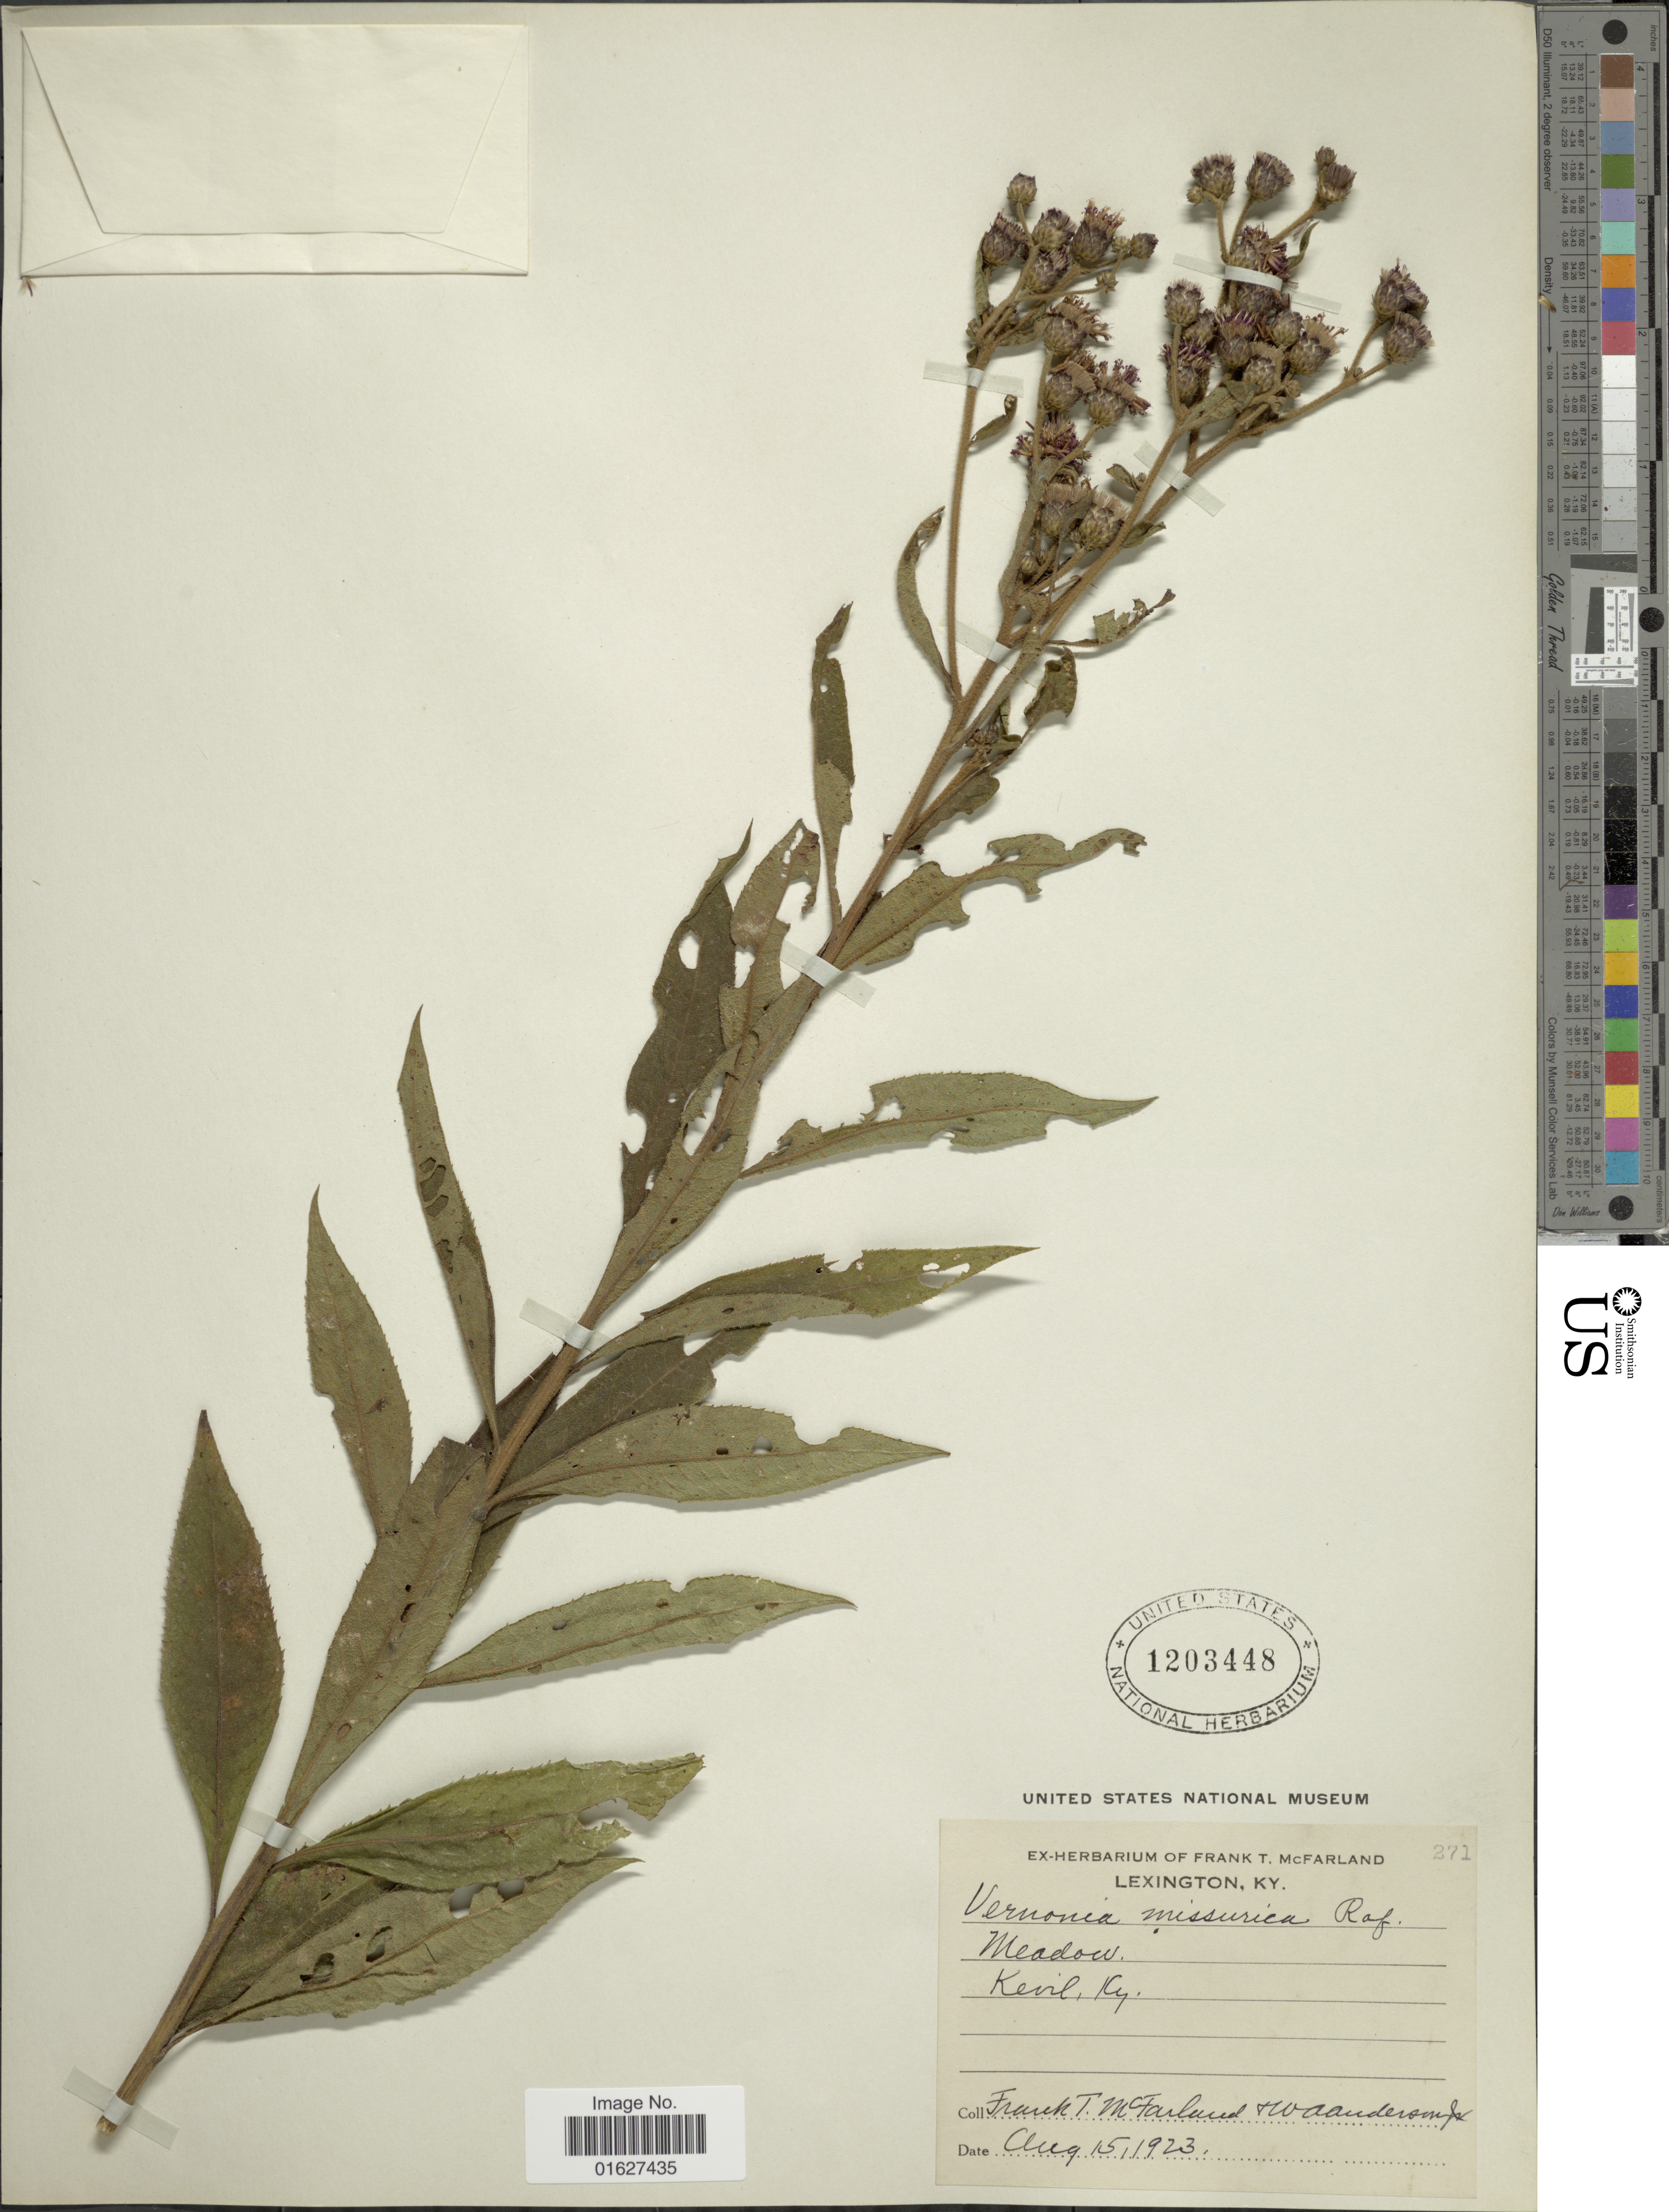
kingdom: Plantae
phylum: Tracheophyta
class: Magnoliopsida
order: Asterales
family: Asteraceae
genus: Vernonia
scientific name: Vernonia missurica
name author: Raf.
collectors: F. McFarland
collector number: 271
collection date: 1923-08-15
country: United States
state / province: Kentucky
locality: Lexinton, KY. Meadow. Kevil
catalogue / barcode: US 1203448